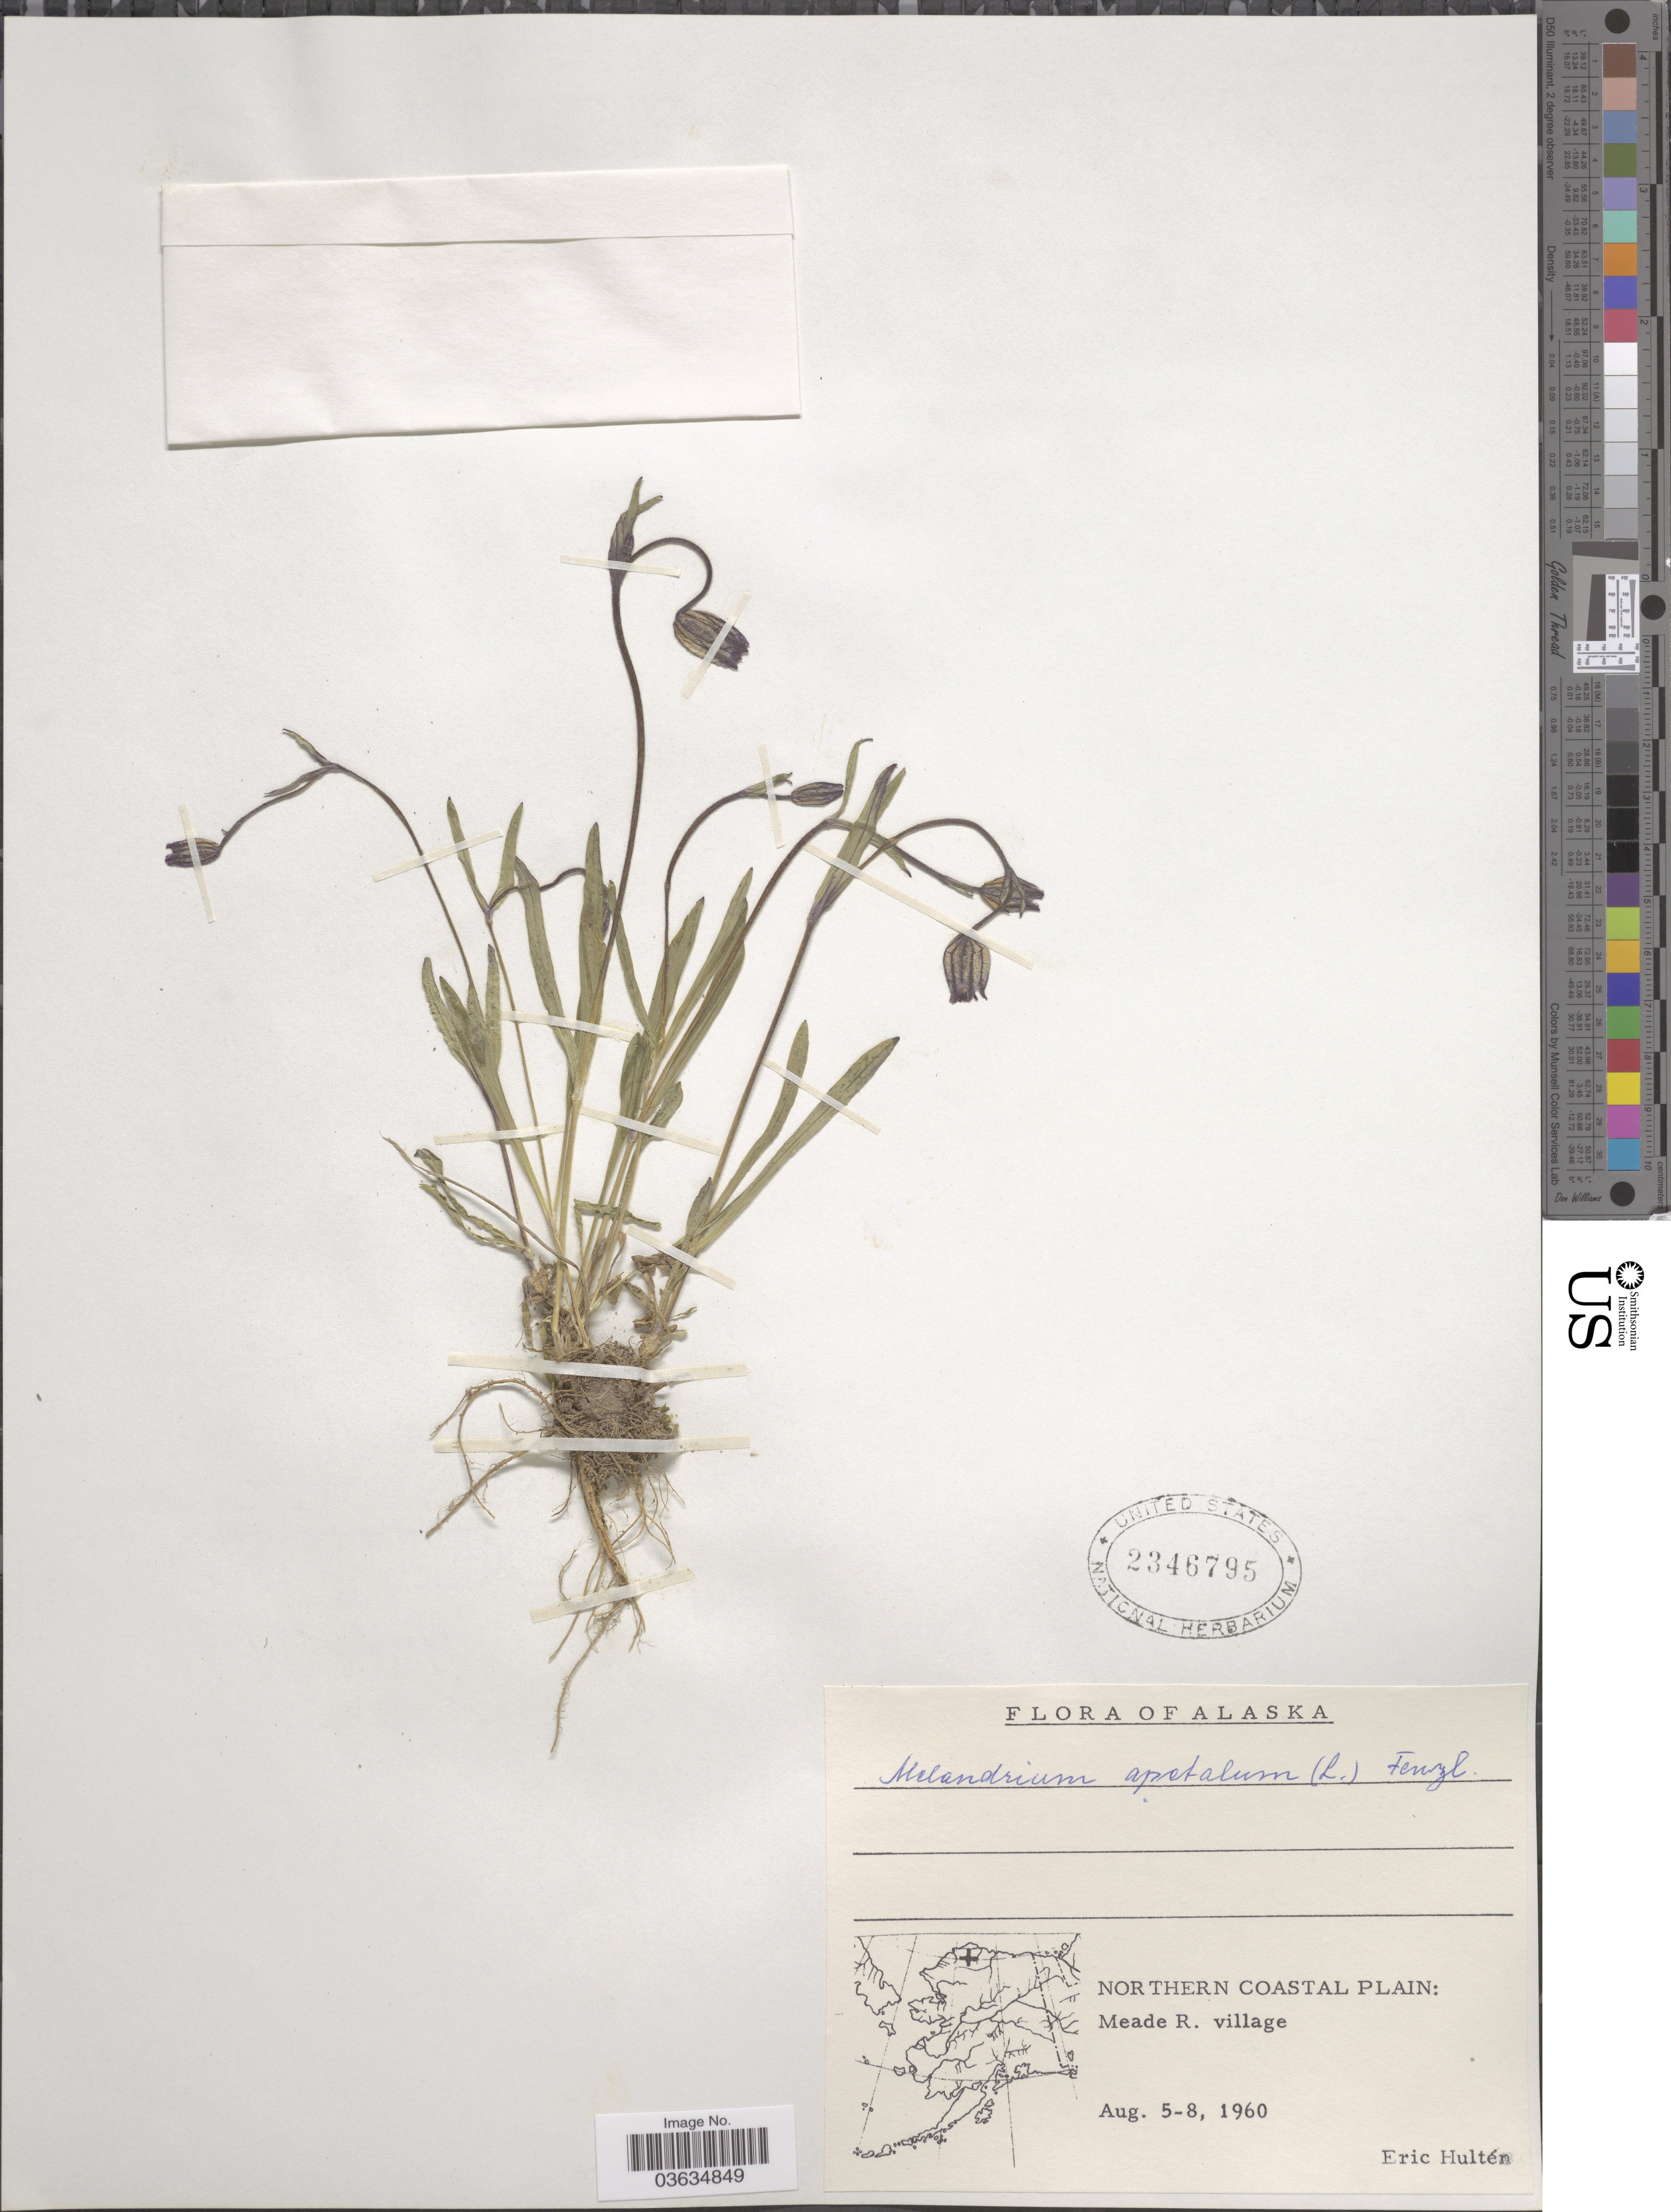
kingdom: Plantae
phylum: Tracheophyta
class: Magnoliopsida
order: Caryophyllales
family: Caryophyllaceae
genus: Silene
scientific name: Silene uralensis subsp. uralensis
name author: (Rupr.) Bocquet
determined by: Strong, Mark T., (BOT), Smithsonian Institution - National Museum of Natural History (UNITED STATES)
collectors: E. G. Hultén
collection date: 1960-08-05/1960-08-08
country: United States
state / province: Alaska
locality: Northern Coastal Plain: Meade R. village.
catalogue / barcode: US 2346795